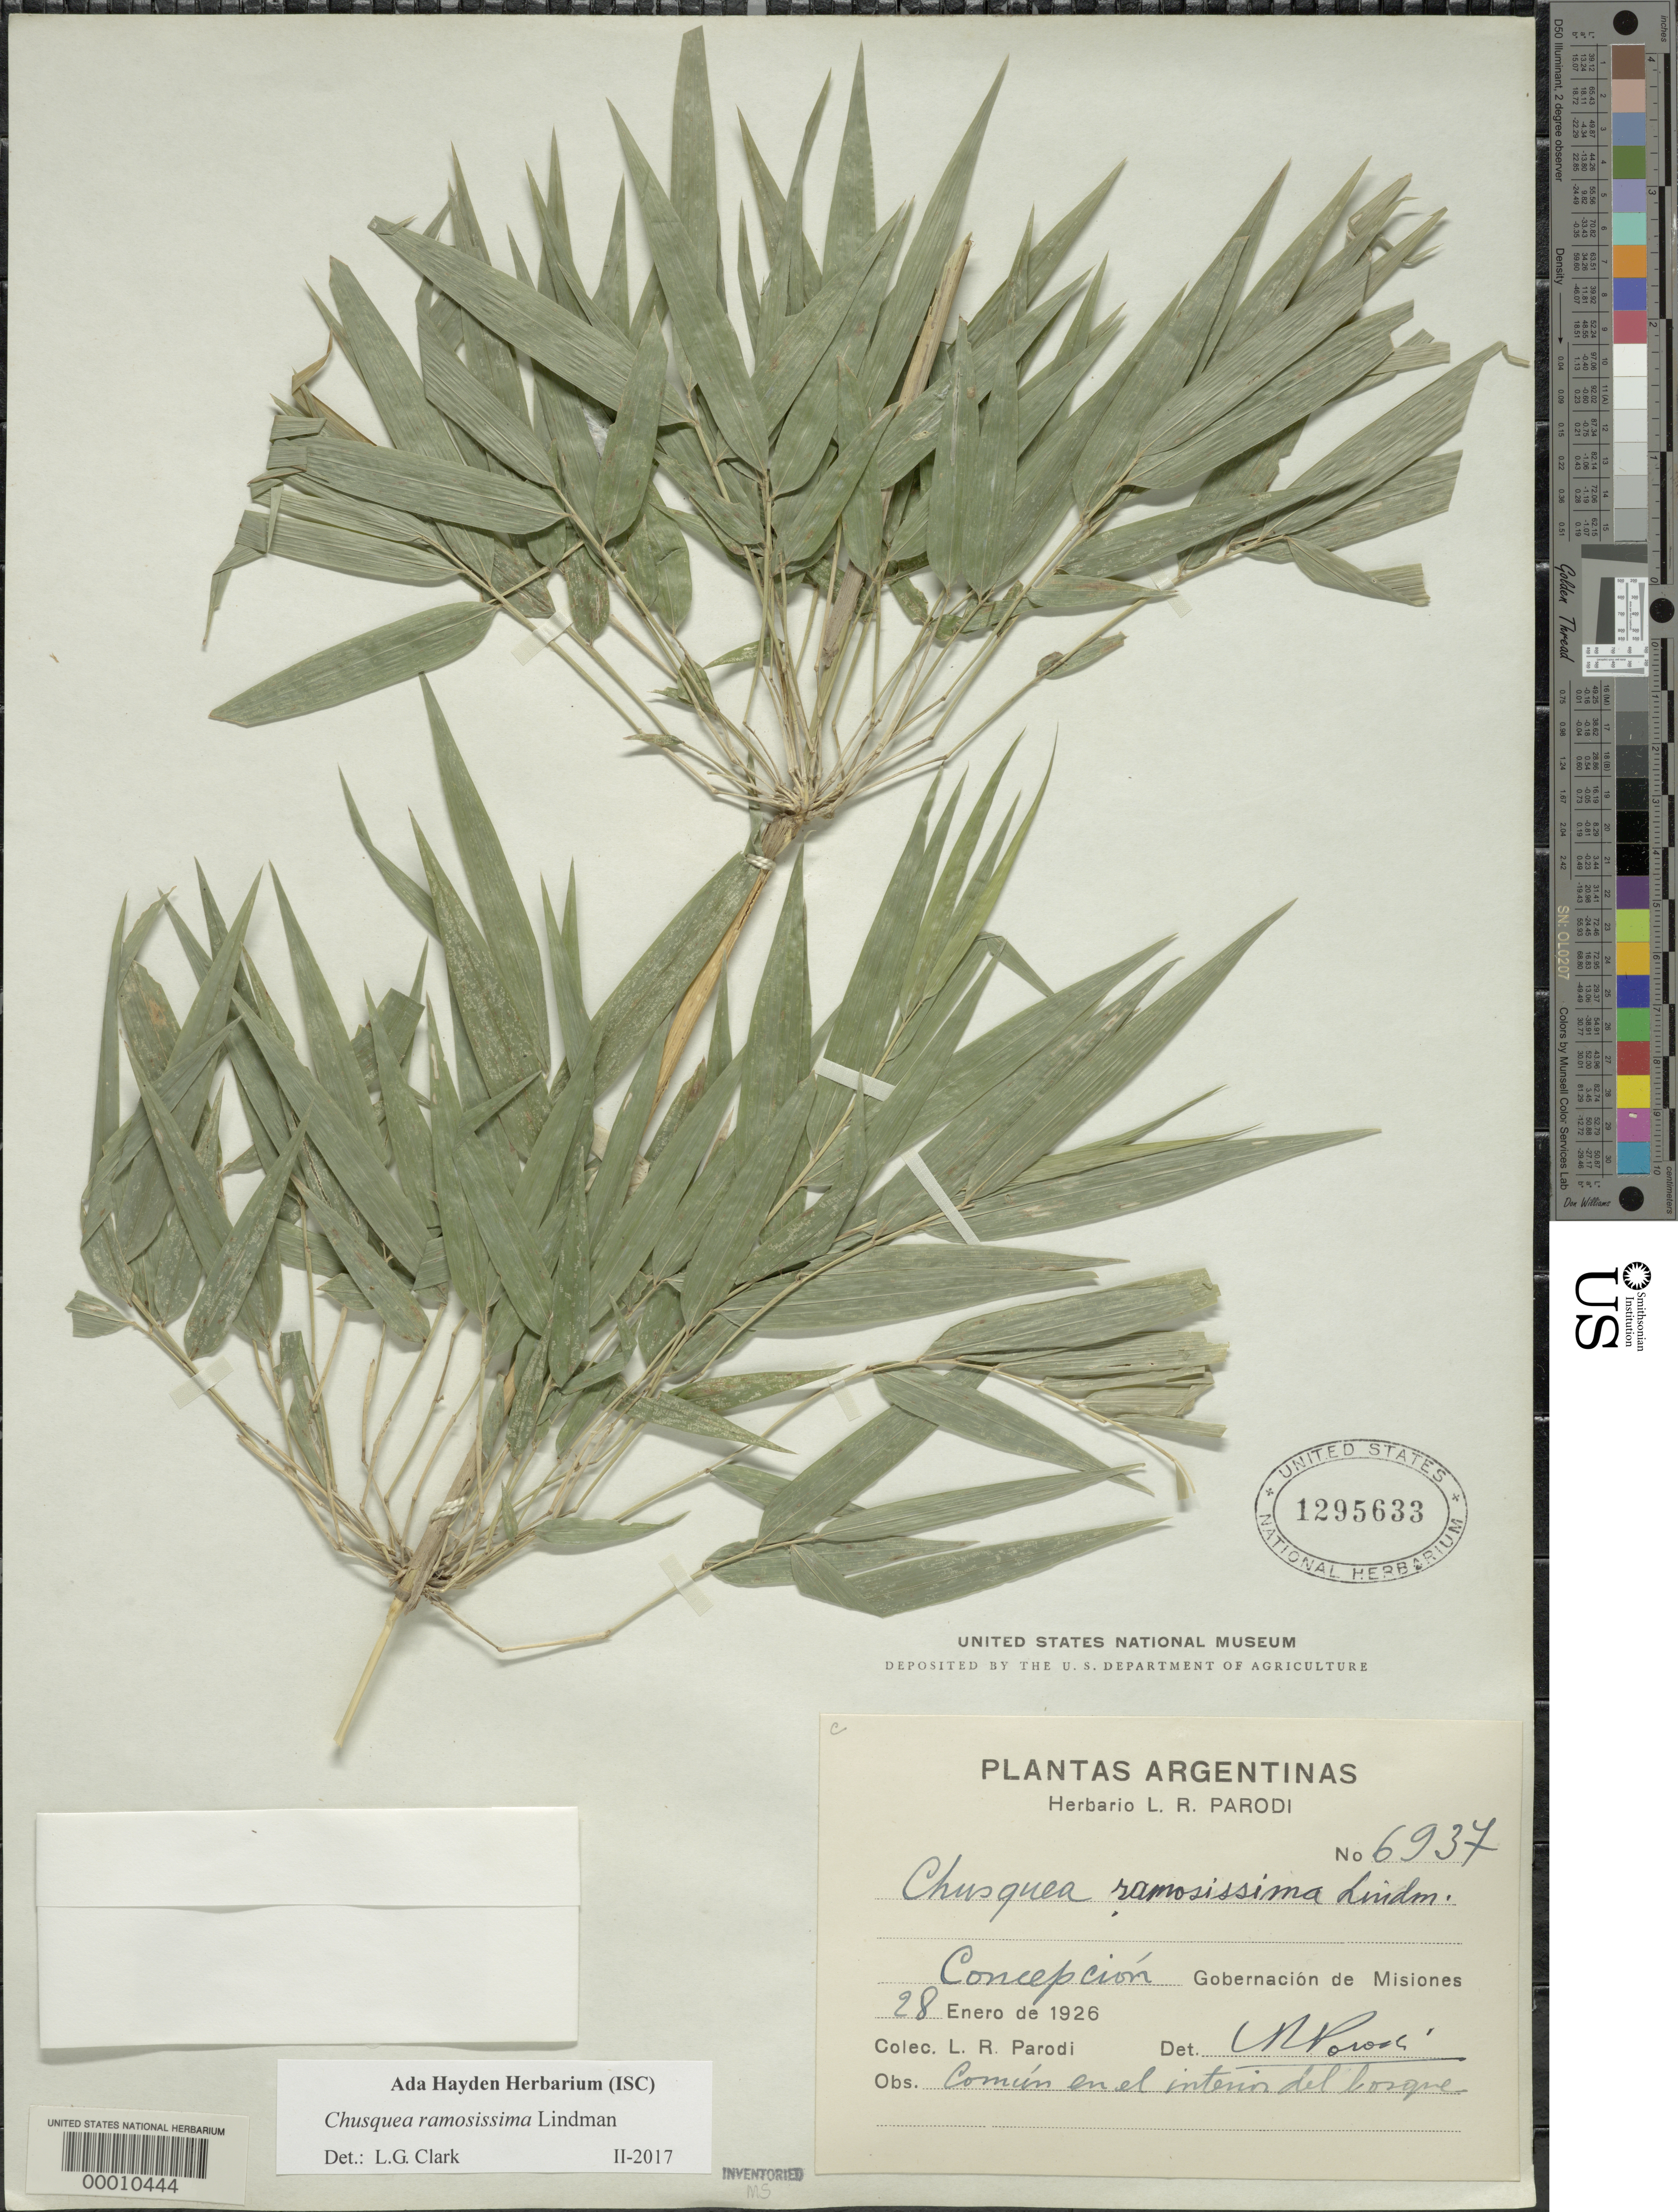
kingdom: Plantae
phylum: Tracheophyta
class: Liliopsida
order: Poales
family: Poaceae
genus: Chusquea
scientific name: Chusquea ramosissima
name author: Lindm.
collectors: L. R. Parodi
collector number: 6937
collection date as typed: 28 Jan 1926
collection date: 1926-01-28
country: Argentina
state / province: Misiones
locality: Concepcion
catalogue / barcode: US 1295633